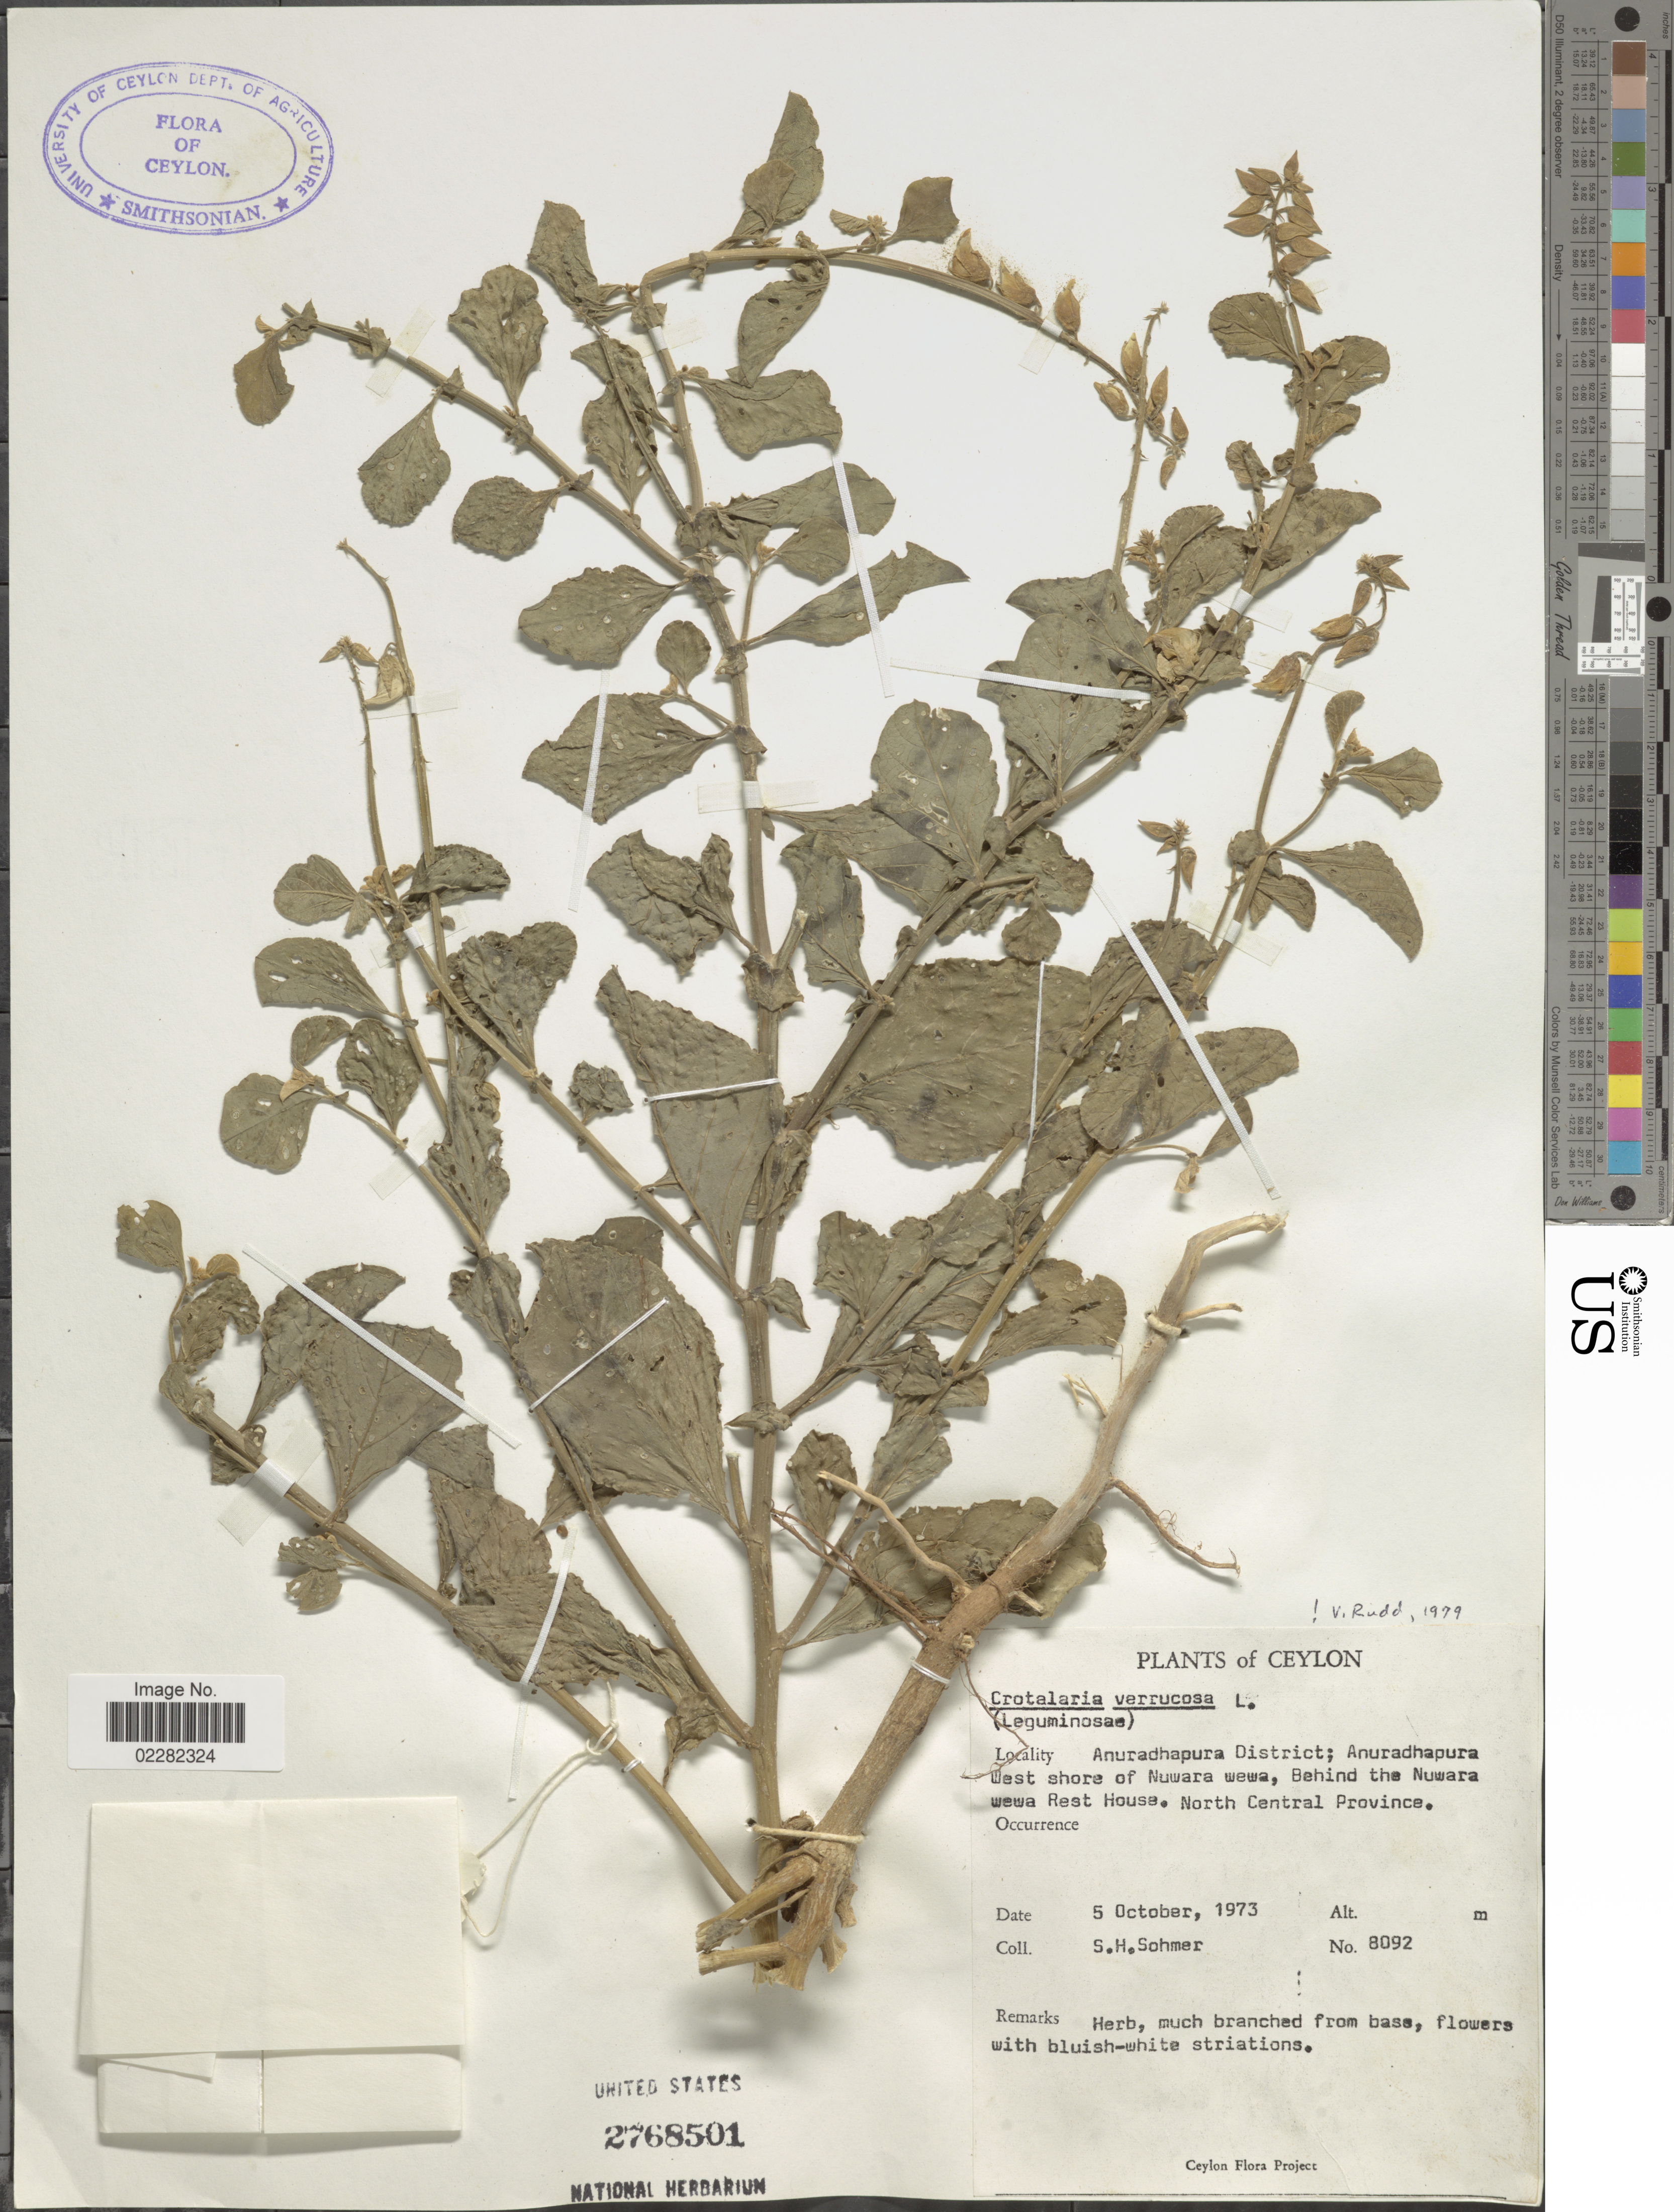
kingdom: Plantae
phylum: Tracheophyta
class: Magnoliopsida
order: Fabales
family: Fabaceae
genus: Crotalaria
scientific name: Crotalaria verrucosa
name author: L.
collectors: S. H. Sohmer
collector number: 8092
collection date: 1973-10-05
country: Sri Lanka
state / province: North Central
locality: Ceylon, Anuradhapura District; Anuradhapura West shore of Nuwara wewa, Behind the Nuwara wewa Rest House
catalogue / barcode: US 2768501